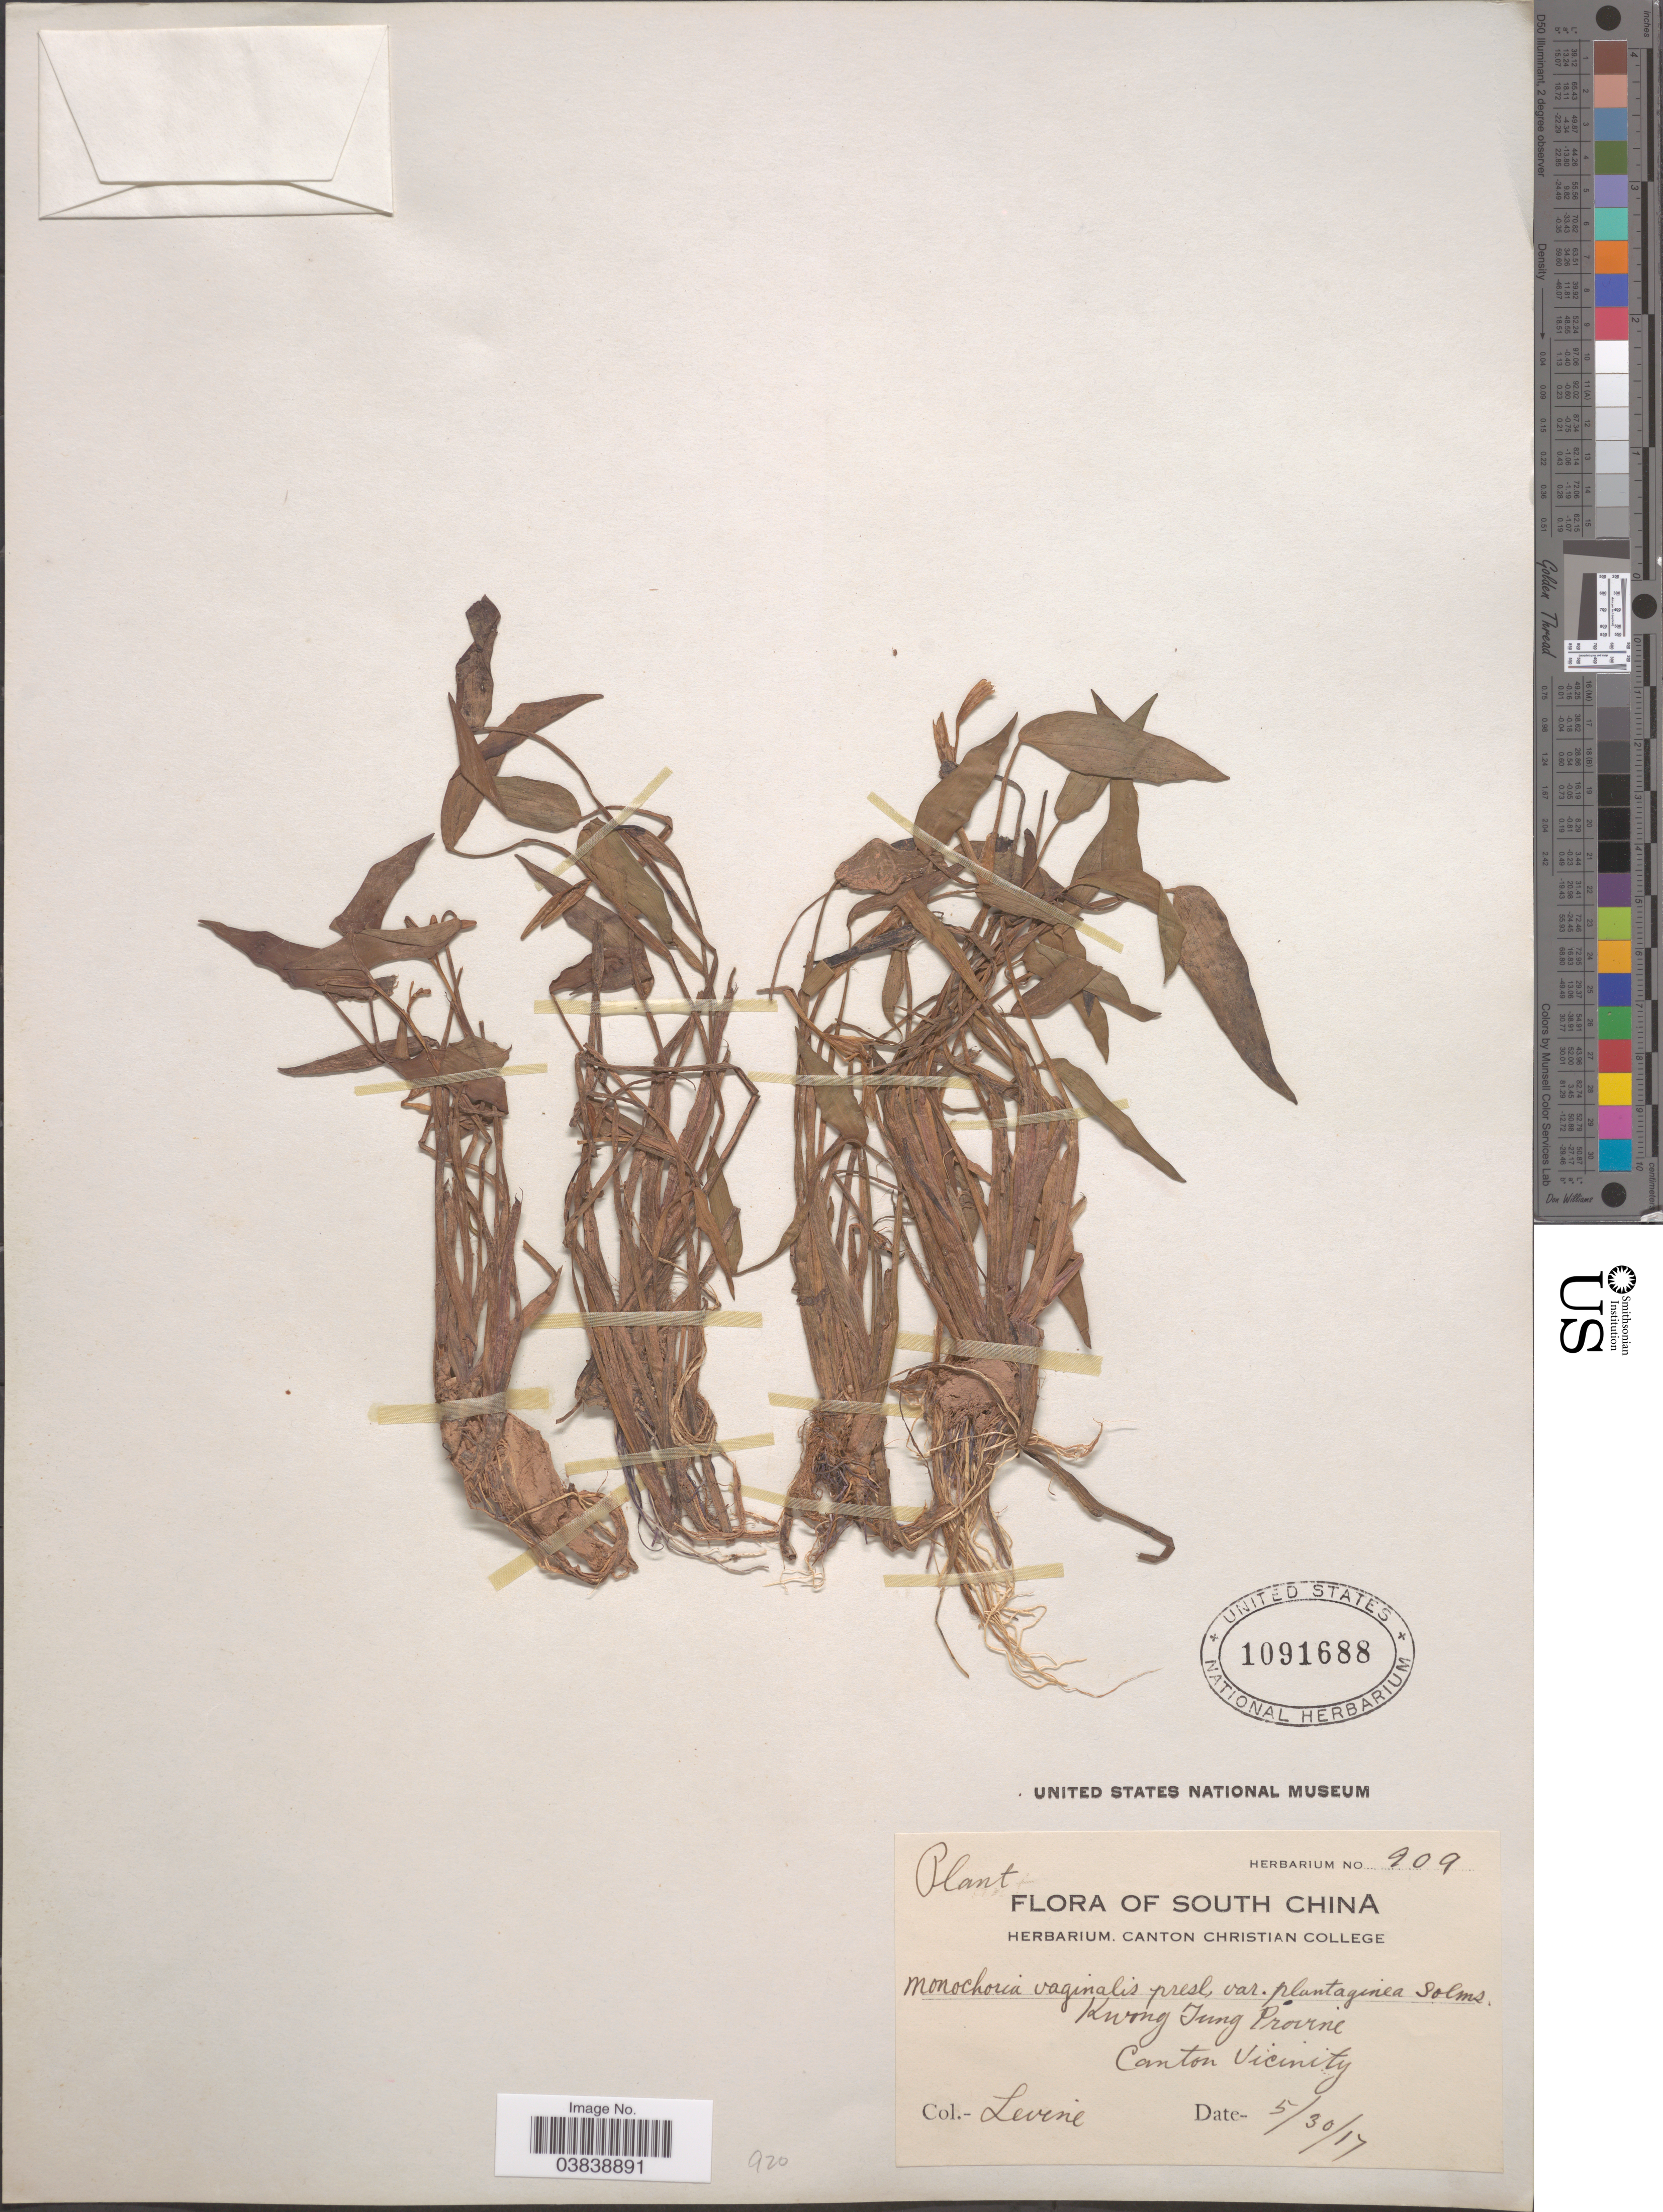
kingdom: Plantae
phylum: Tracheophyta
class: Liliopsida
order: Commelinales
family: Pontederiaceae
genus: Monochoria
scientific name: Monochoria vaginalis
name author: (Burm. f.) C. Presl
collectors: -. Levine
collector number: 909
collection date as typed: Transcribed d/m/y: 30/5/17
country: China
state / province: Guangdong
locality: South China. Kwong Tung Province. Canton Vicinity.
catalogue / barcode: US 1091688